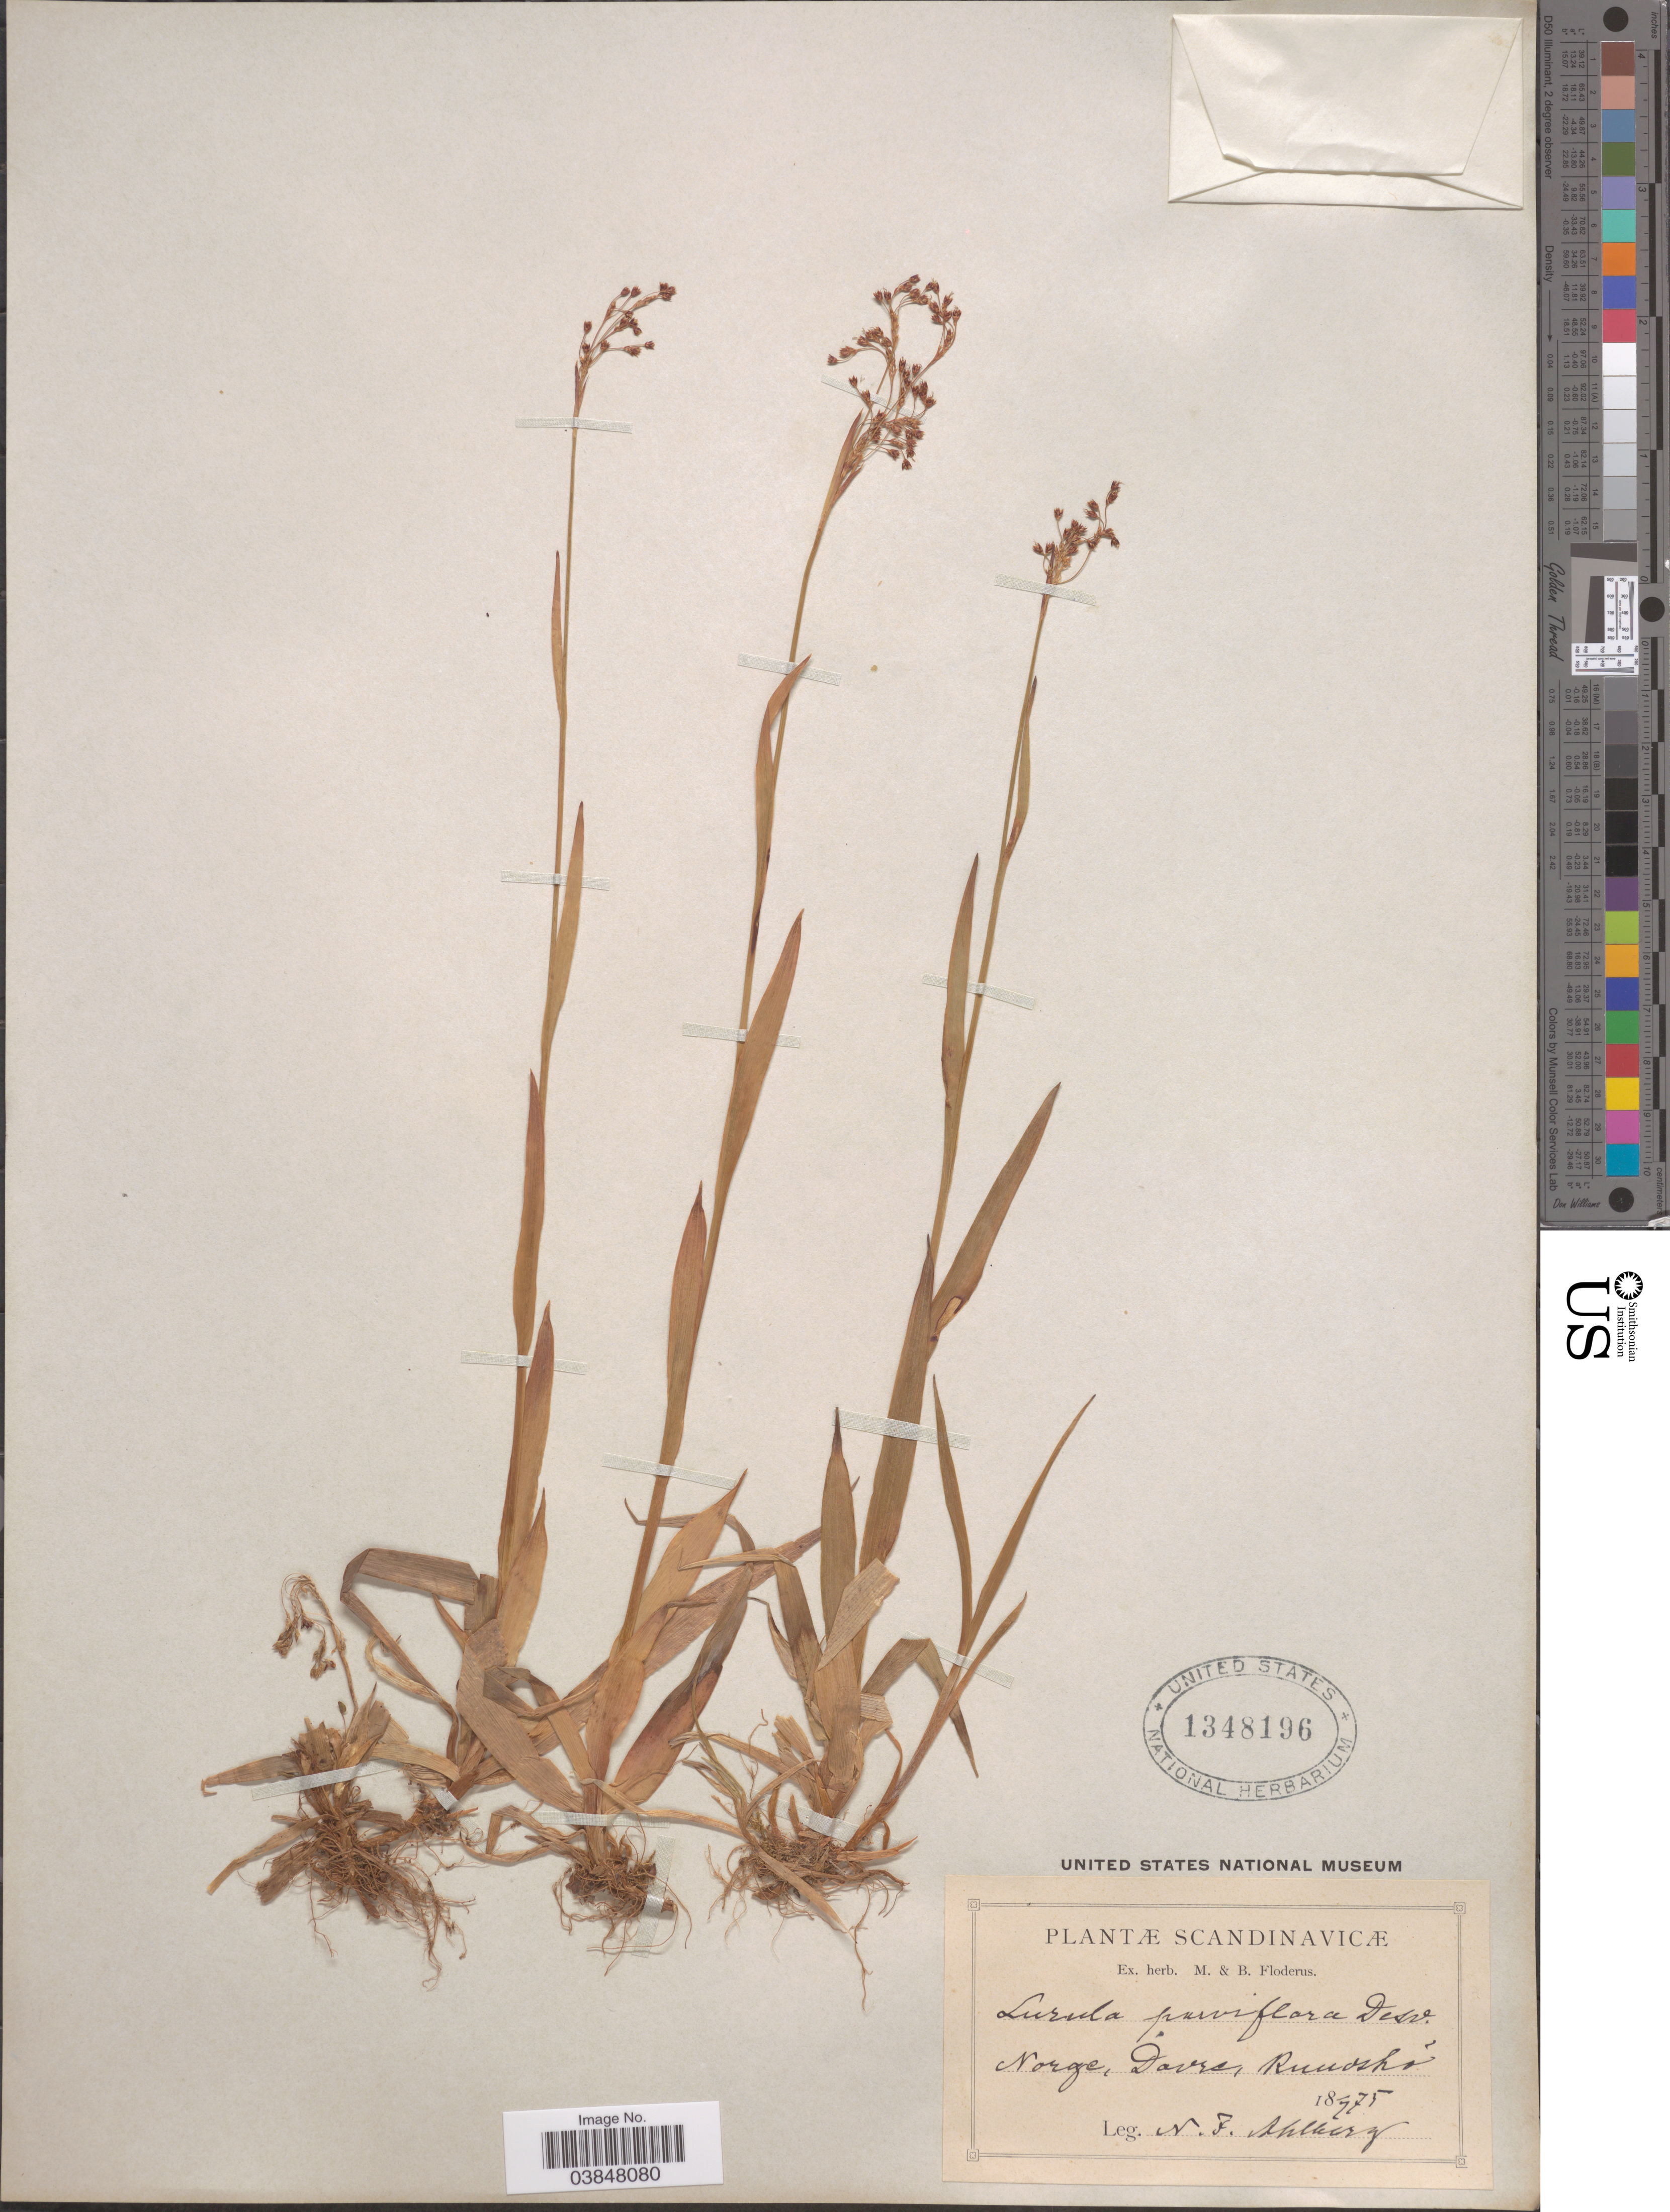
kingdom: Plantae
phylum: Tracheophyta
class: Liliopsida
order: Poales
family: Juncaceae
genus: Luzula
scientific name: Luzula parviflora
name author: (Ehrh.) Desv.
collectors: N. Ahlberg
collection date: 1875-07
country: Norway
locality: Scandinavicæ. Norge, Dovre, Rundhø.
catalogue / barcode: US 1348196